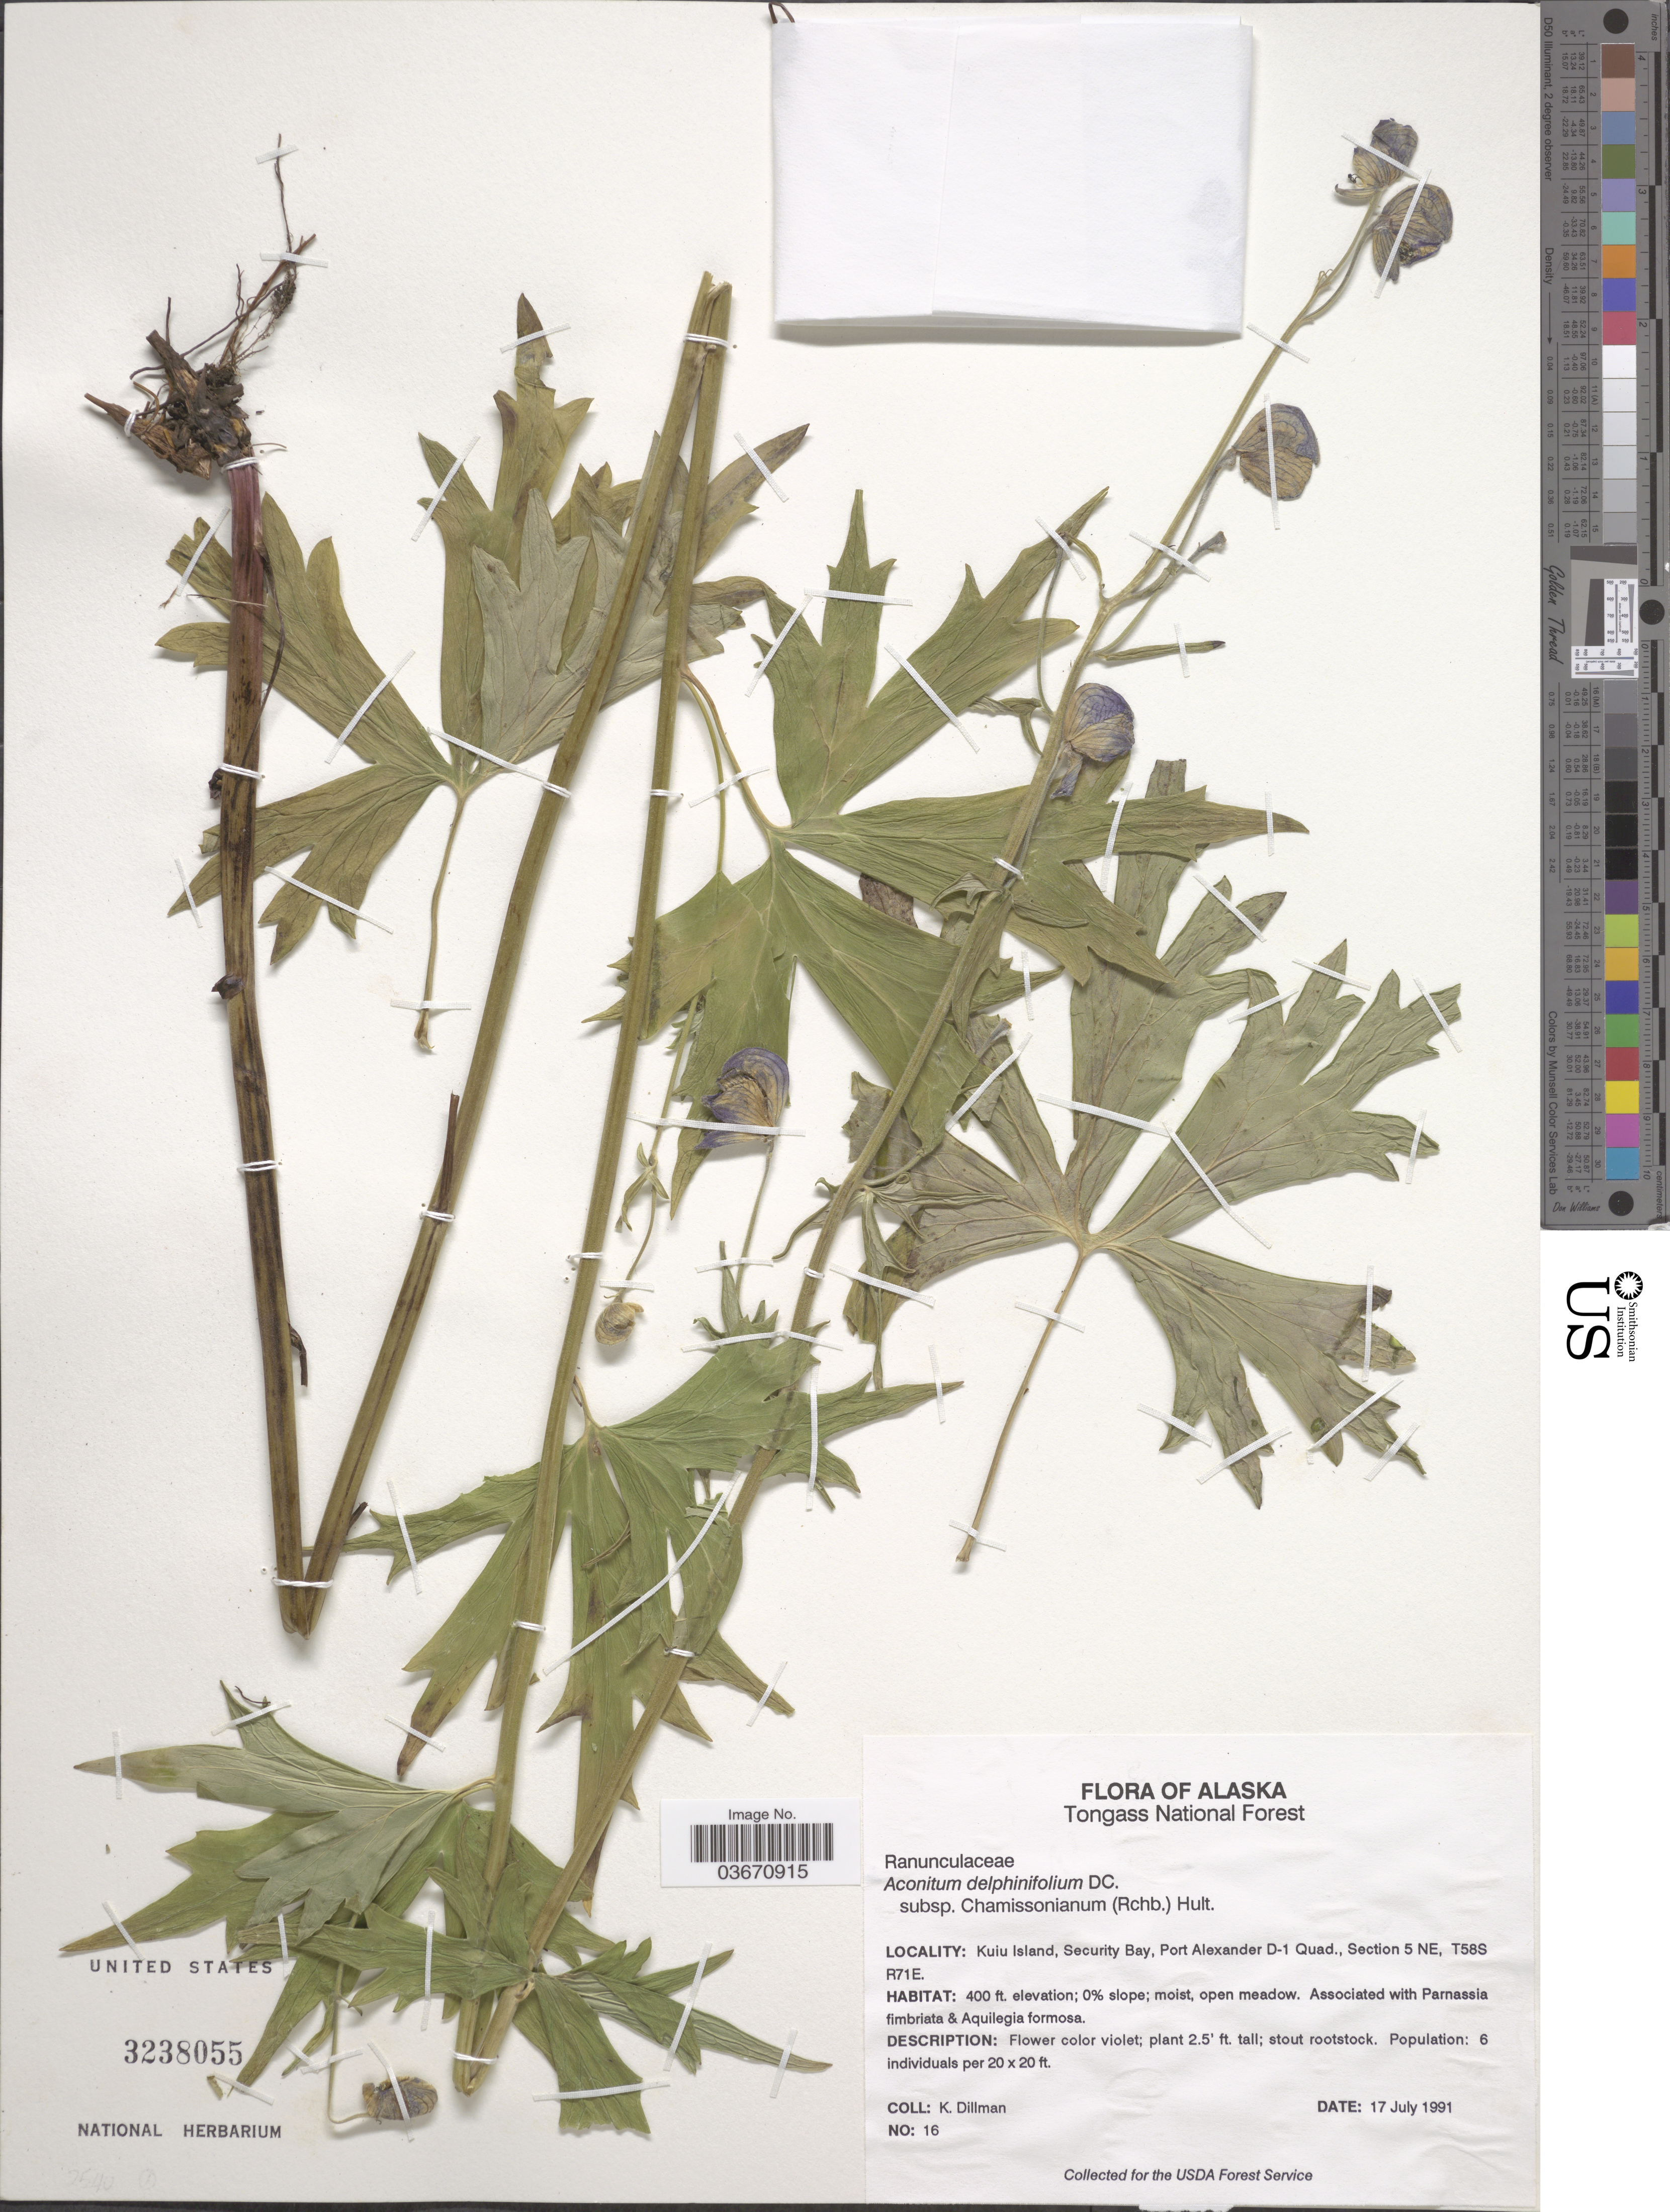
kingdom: Plantae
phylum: Tracheophyta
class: Magnoliopsida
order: Ranunculales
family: Ranunculaceae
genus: Aconitum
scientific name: Aconitum delphinifolium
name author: DC.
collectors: K. Dillman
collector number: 16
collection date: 1991-07-17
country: United States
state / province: Alaska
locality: Tongass National Forest. Kuiu Island, Security Bay, Port Alexander D-1 Quad, Section 5 NE, T58S R71E.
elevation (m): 122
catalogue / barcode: US 3238055